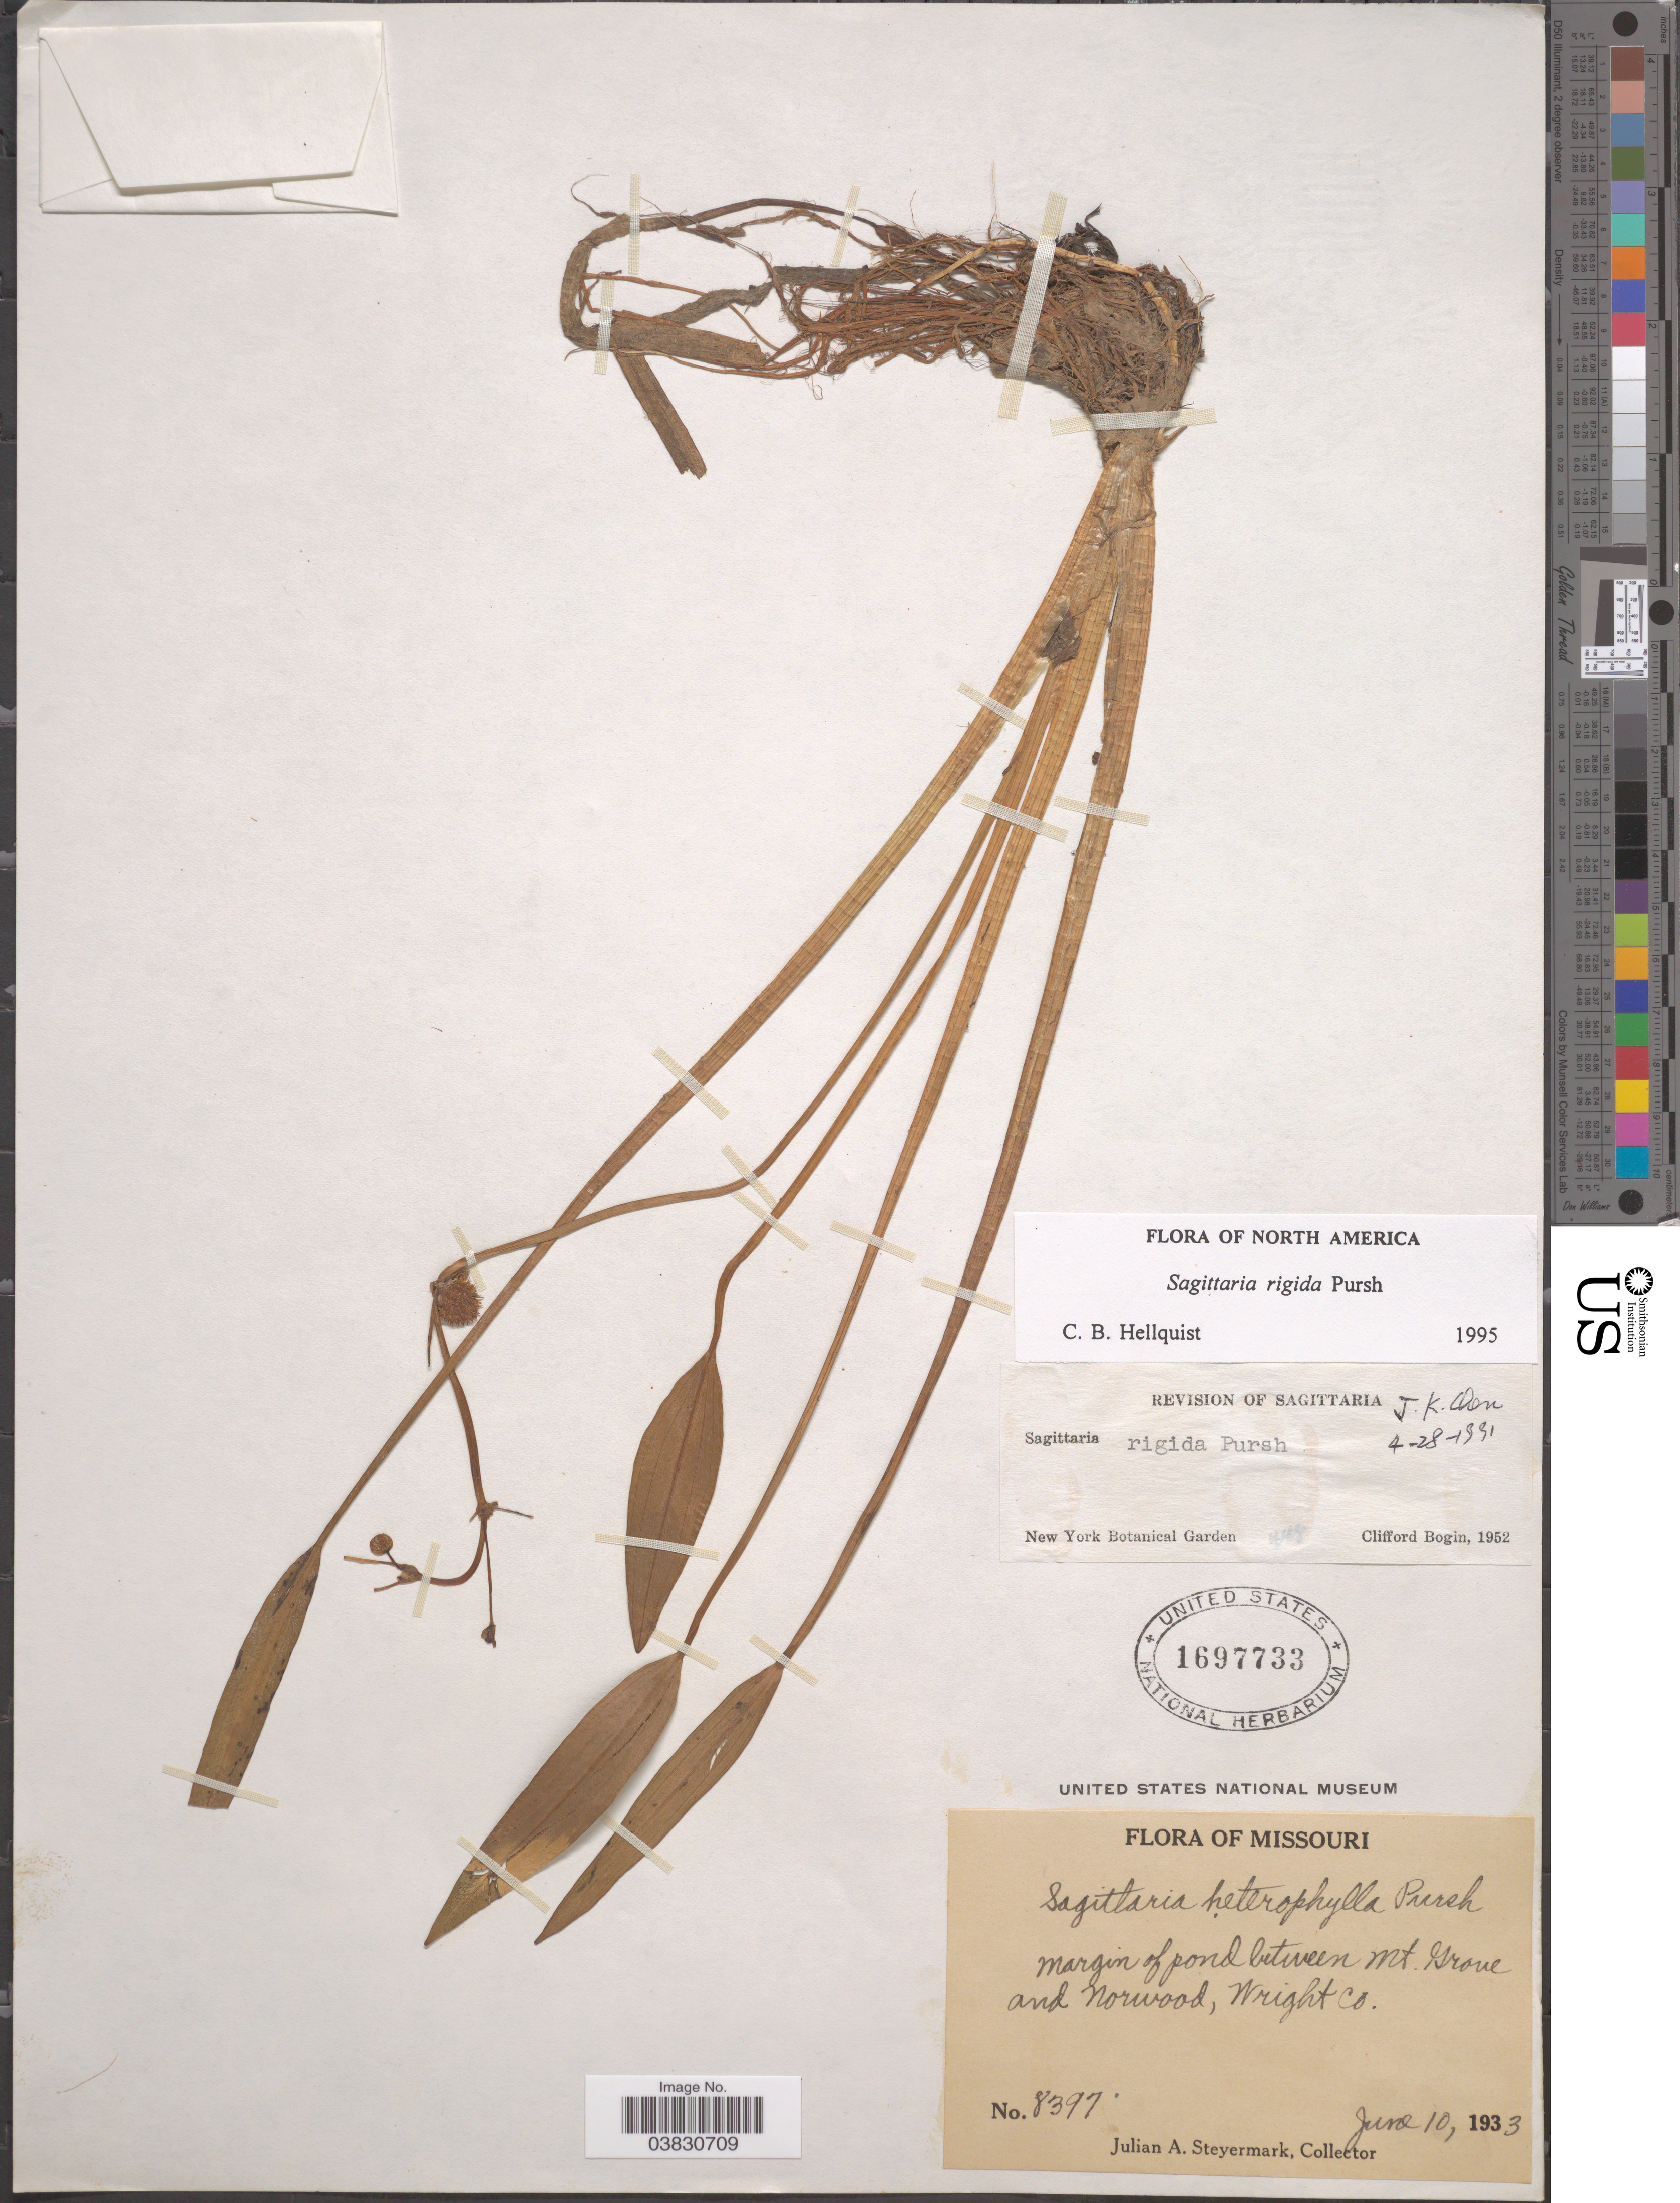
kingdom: Plantae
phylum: Tracheophyta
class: Liliopsida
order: Alismatales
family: Alismataceae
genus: Sagittaria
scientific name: Sagittaria rigida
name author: Pursh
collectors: J. Steyermark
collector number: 8397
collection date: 1933-06-10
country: United States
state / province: Missouri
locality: Margin of pond between Mt. Grove and Norwood, Wright Co.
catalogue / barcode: US 1697733